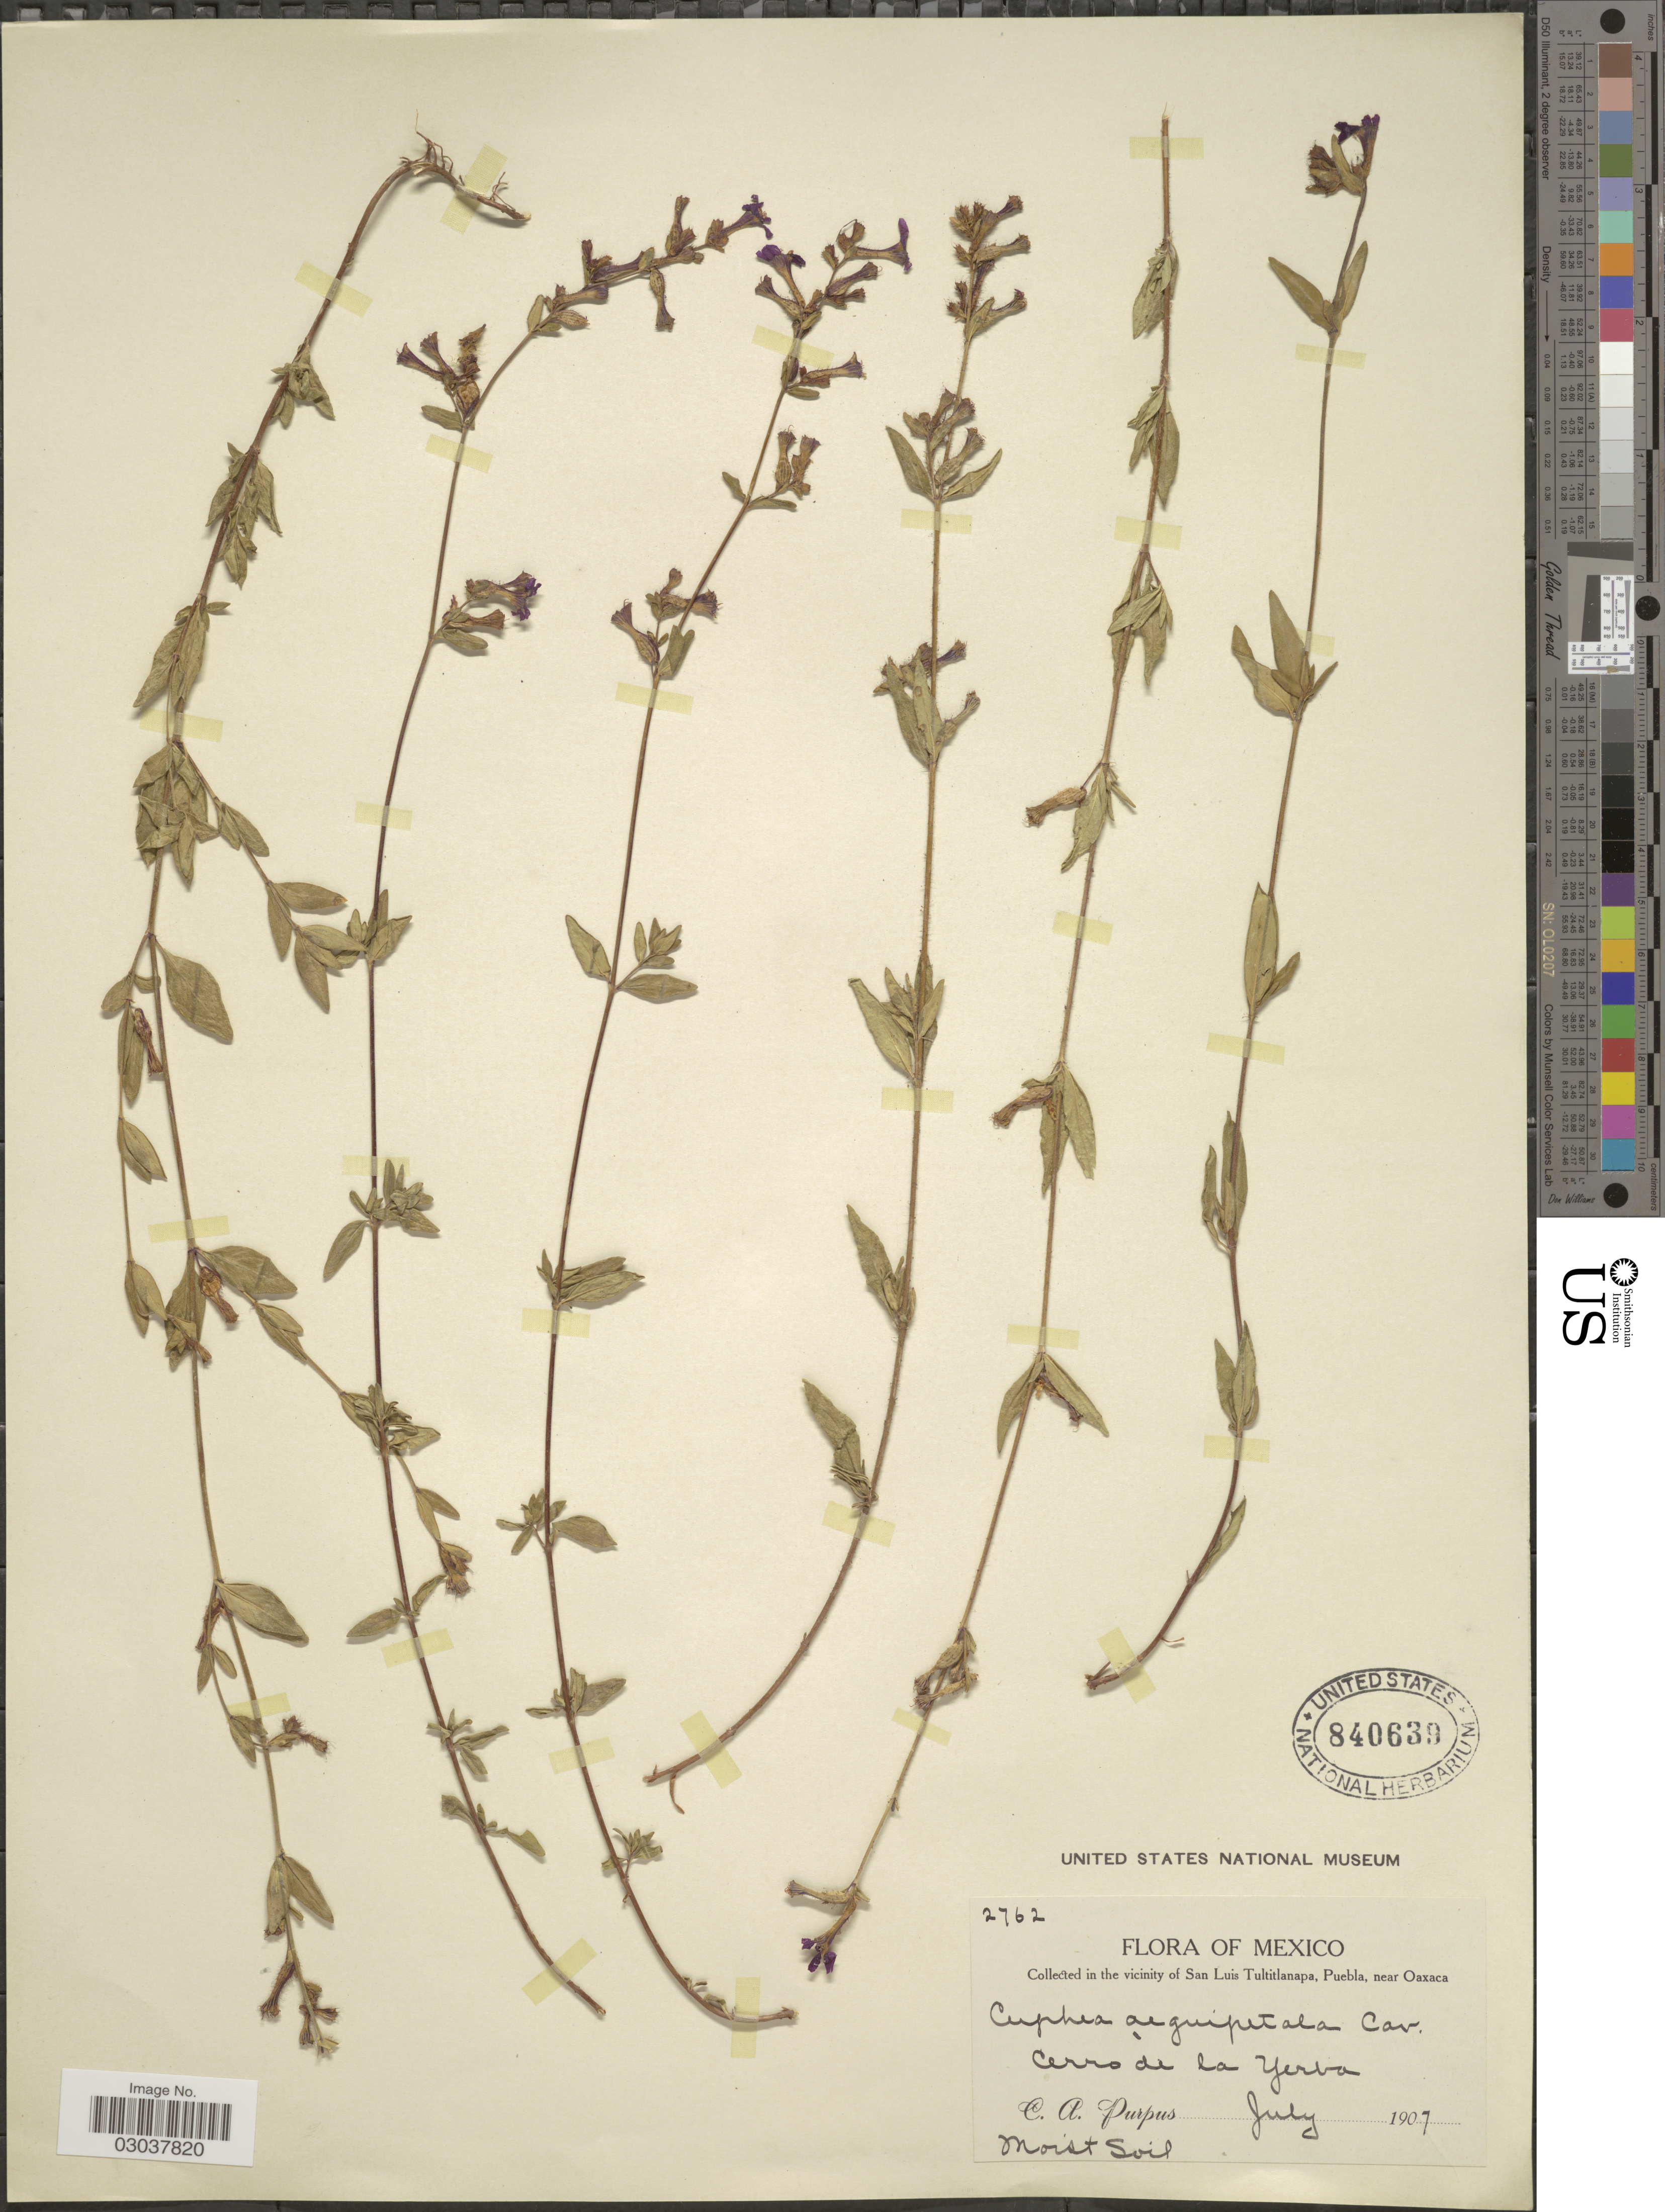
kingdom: Plantae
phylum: Tracheophyta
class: Magnoliopsida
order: Myrtales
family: Lythraceae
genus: Cuphea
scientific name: Cuphea aequipetala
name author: Cav.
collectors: C. A. Purpus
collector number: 2762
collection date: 1907-07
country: Mexico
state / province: Puebla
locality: In the vicinity of San Luis Tultitlanapa, Puebla, near Oaxaca. Cerro de la Yerba.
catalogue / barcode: US 840639